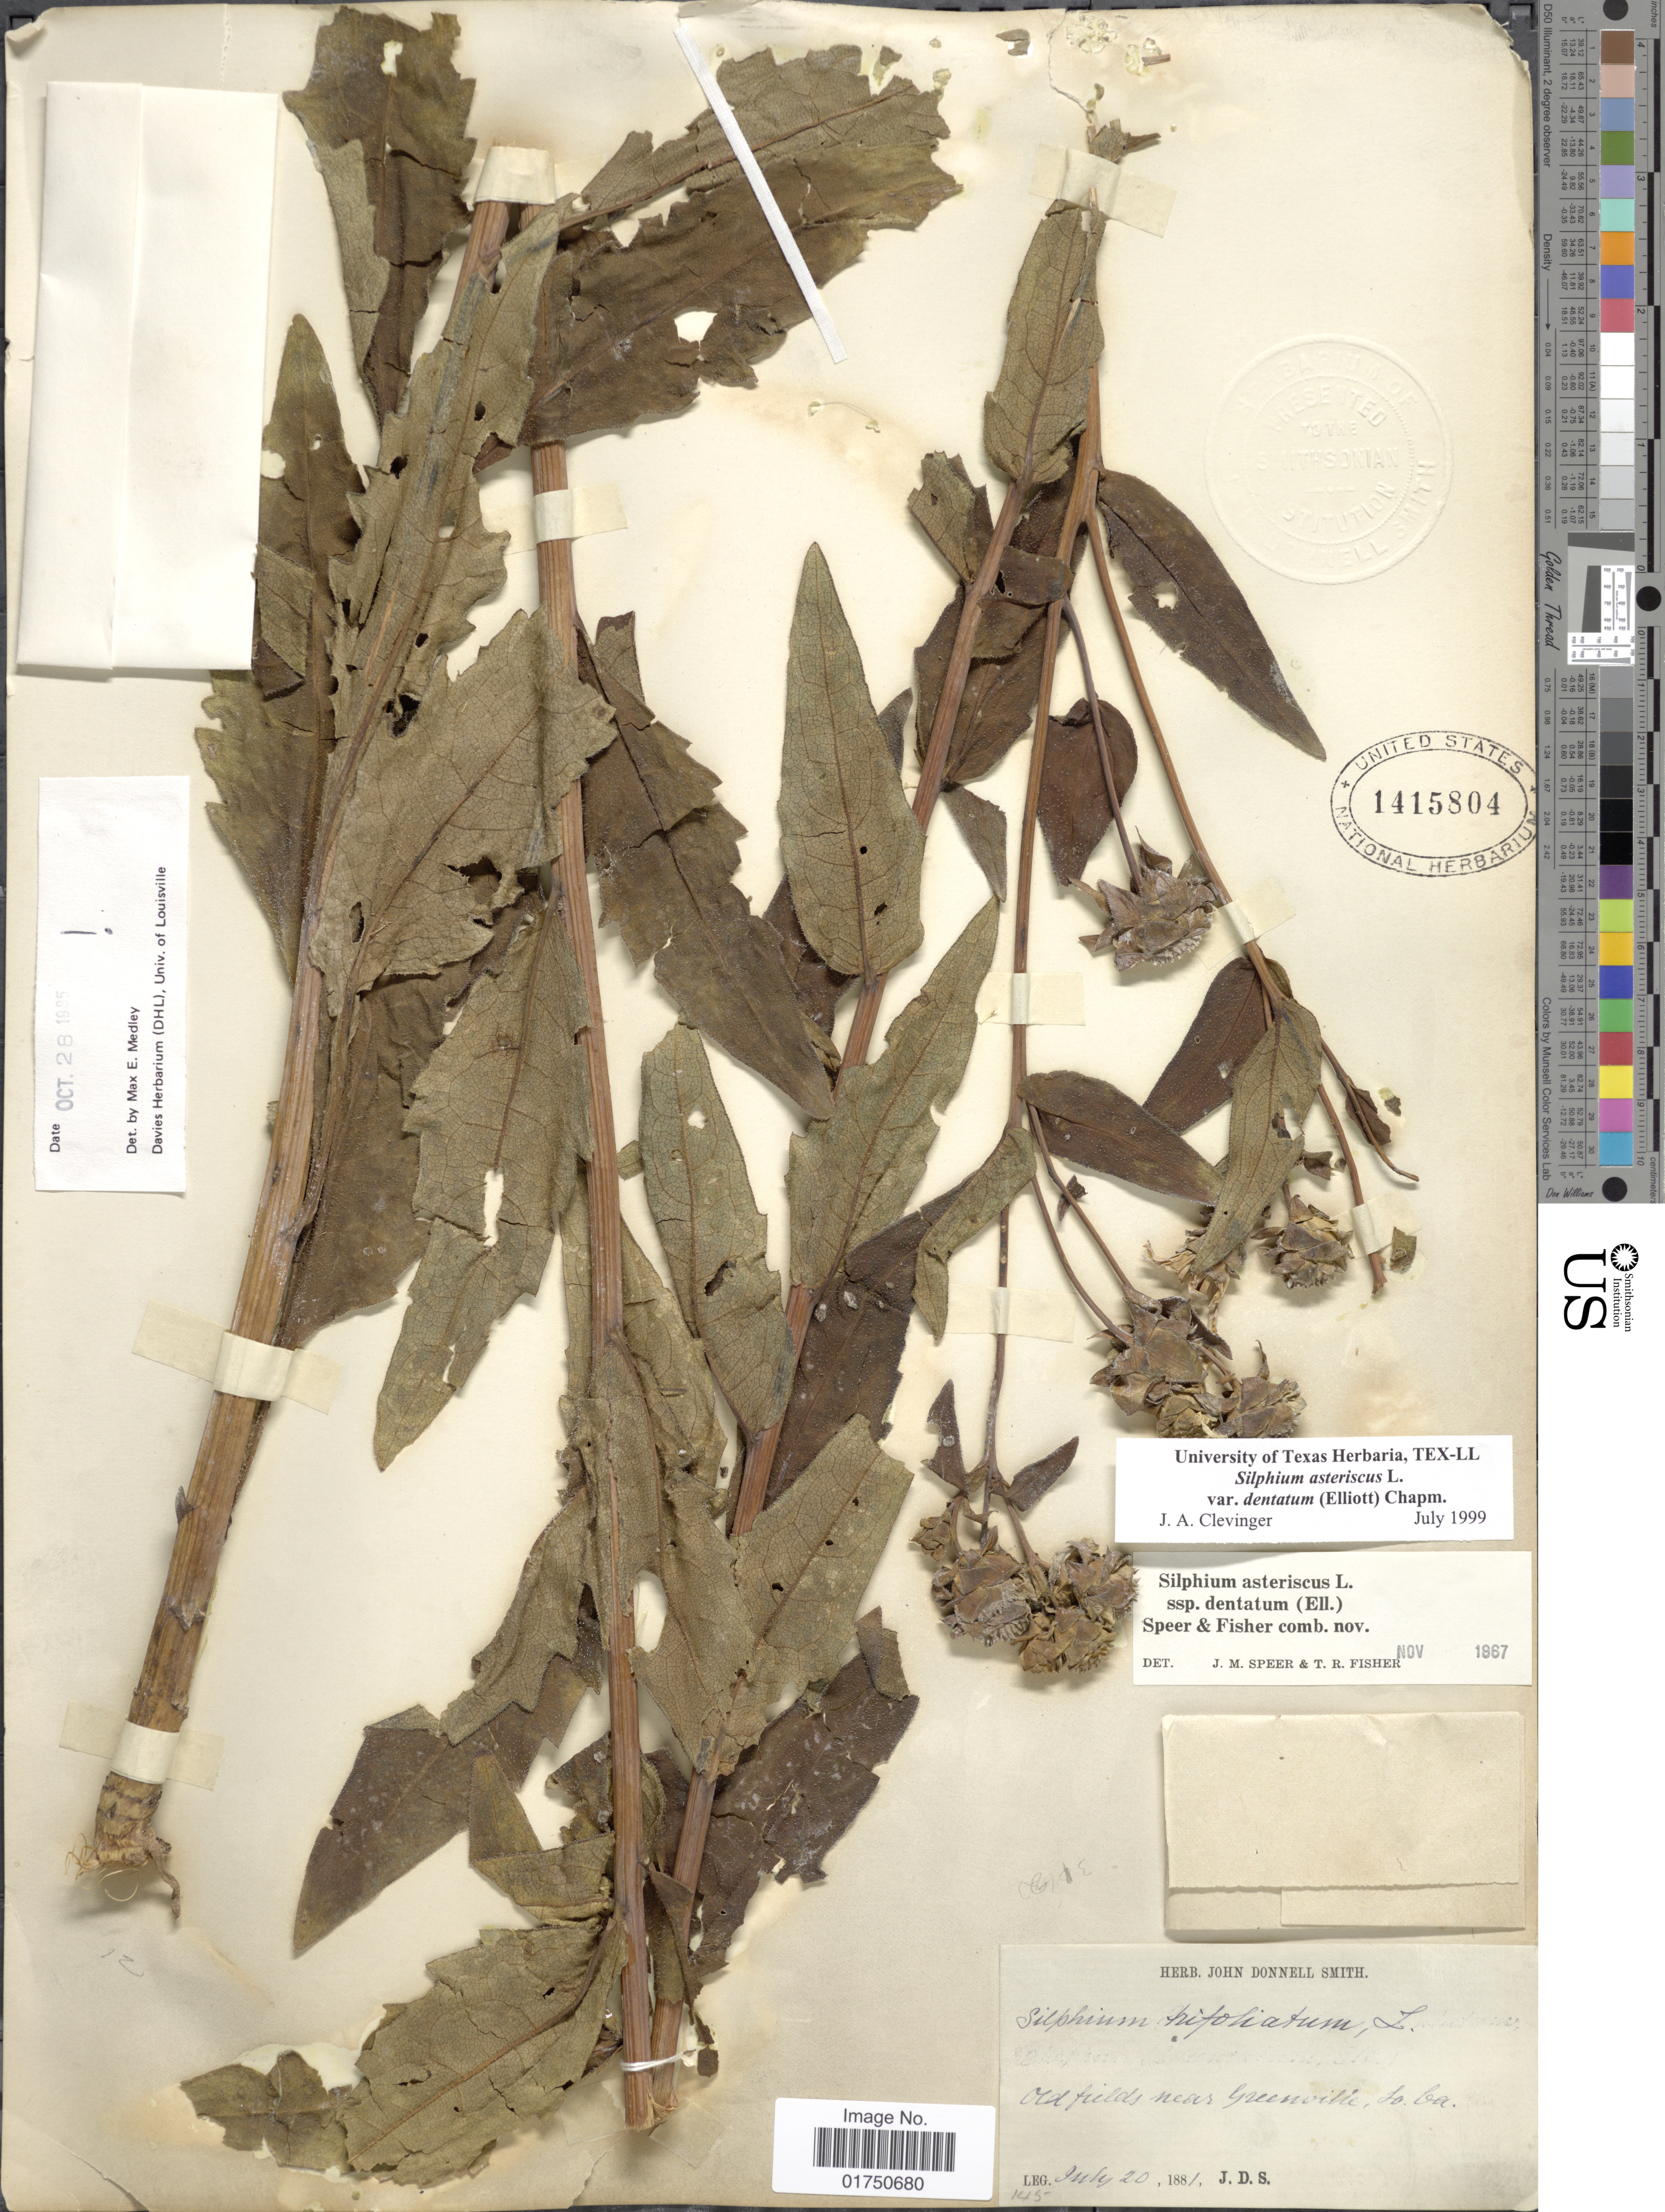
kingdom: Plantae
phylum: Tracheophyta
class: Magnoliopsida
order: Asterales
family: Asteraceae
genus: Silphium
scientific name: Silphium asteriscus var. dentatum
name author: (Elliott) Chapm.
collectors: J. Donnell Smith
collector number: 145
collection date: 1881-07-20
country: United States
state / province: South Carolina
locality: Old fields near Greenville, So. Ca.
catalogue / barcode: US 1415804